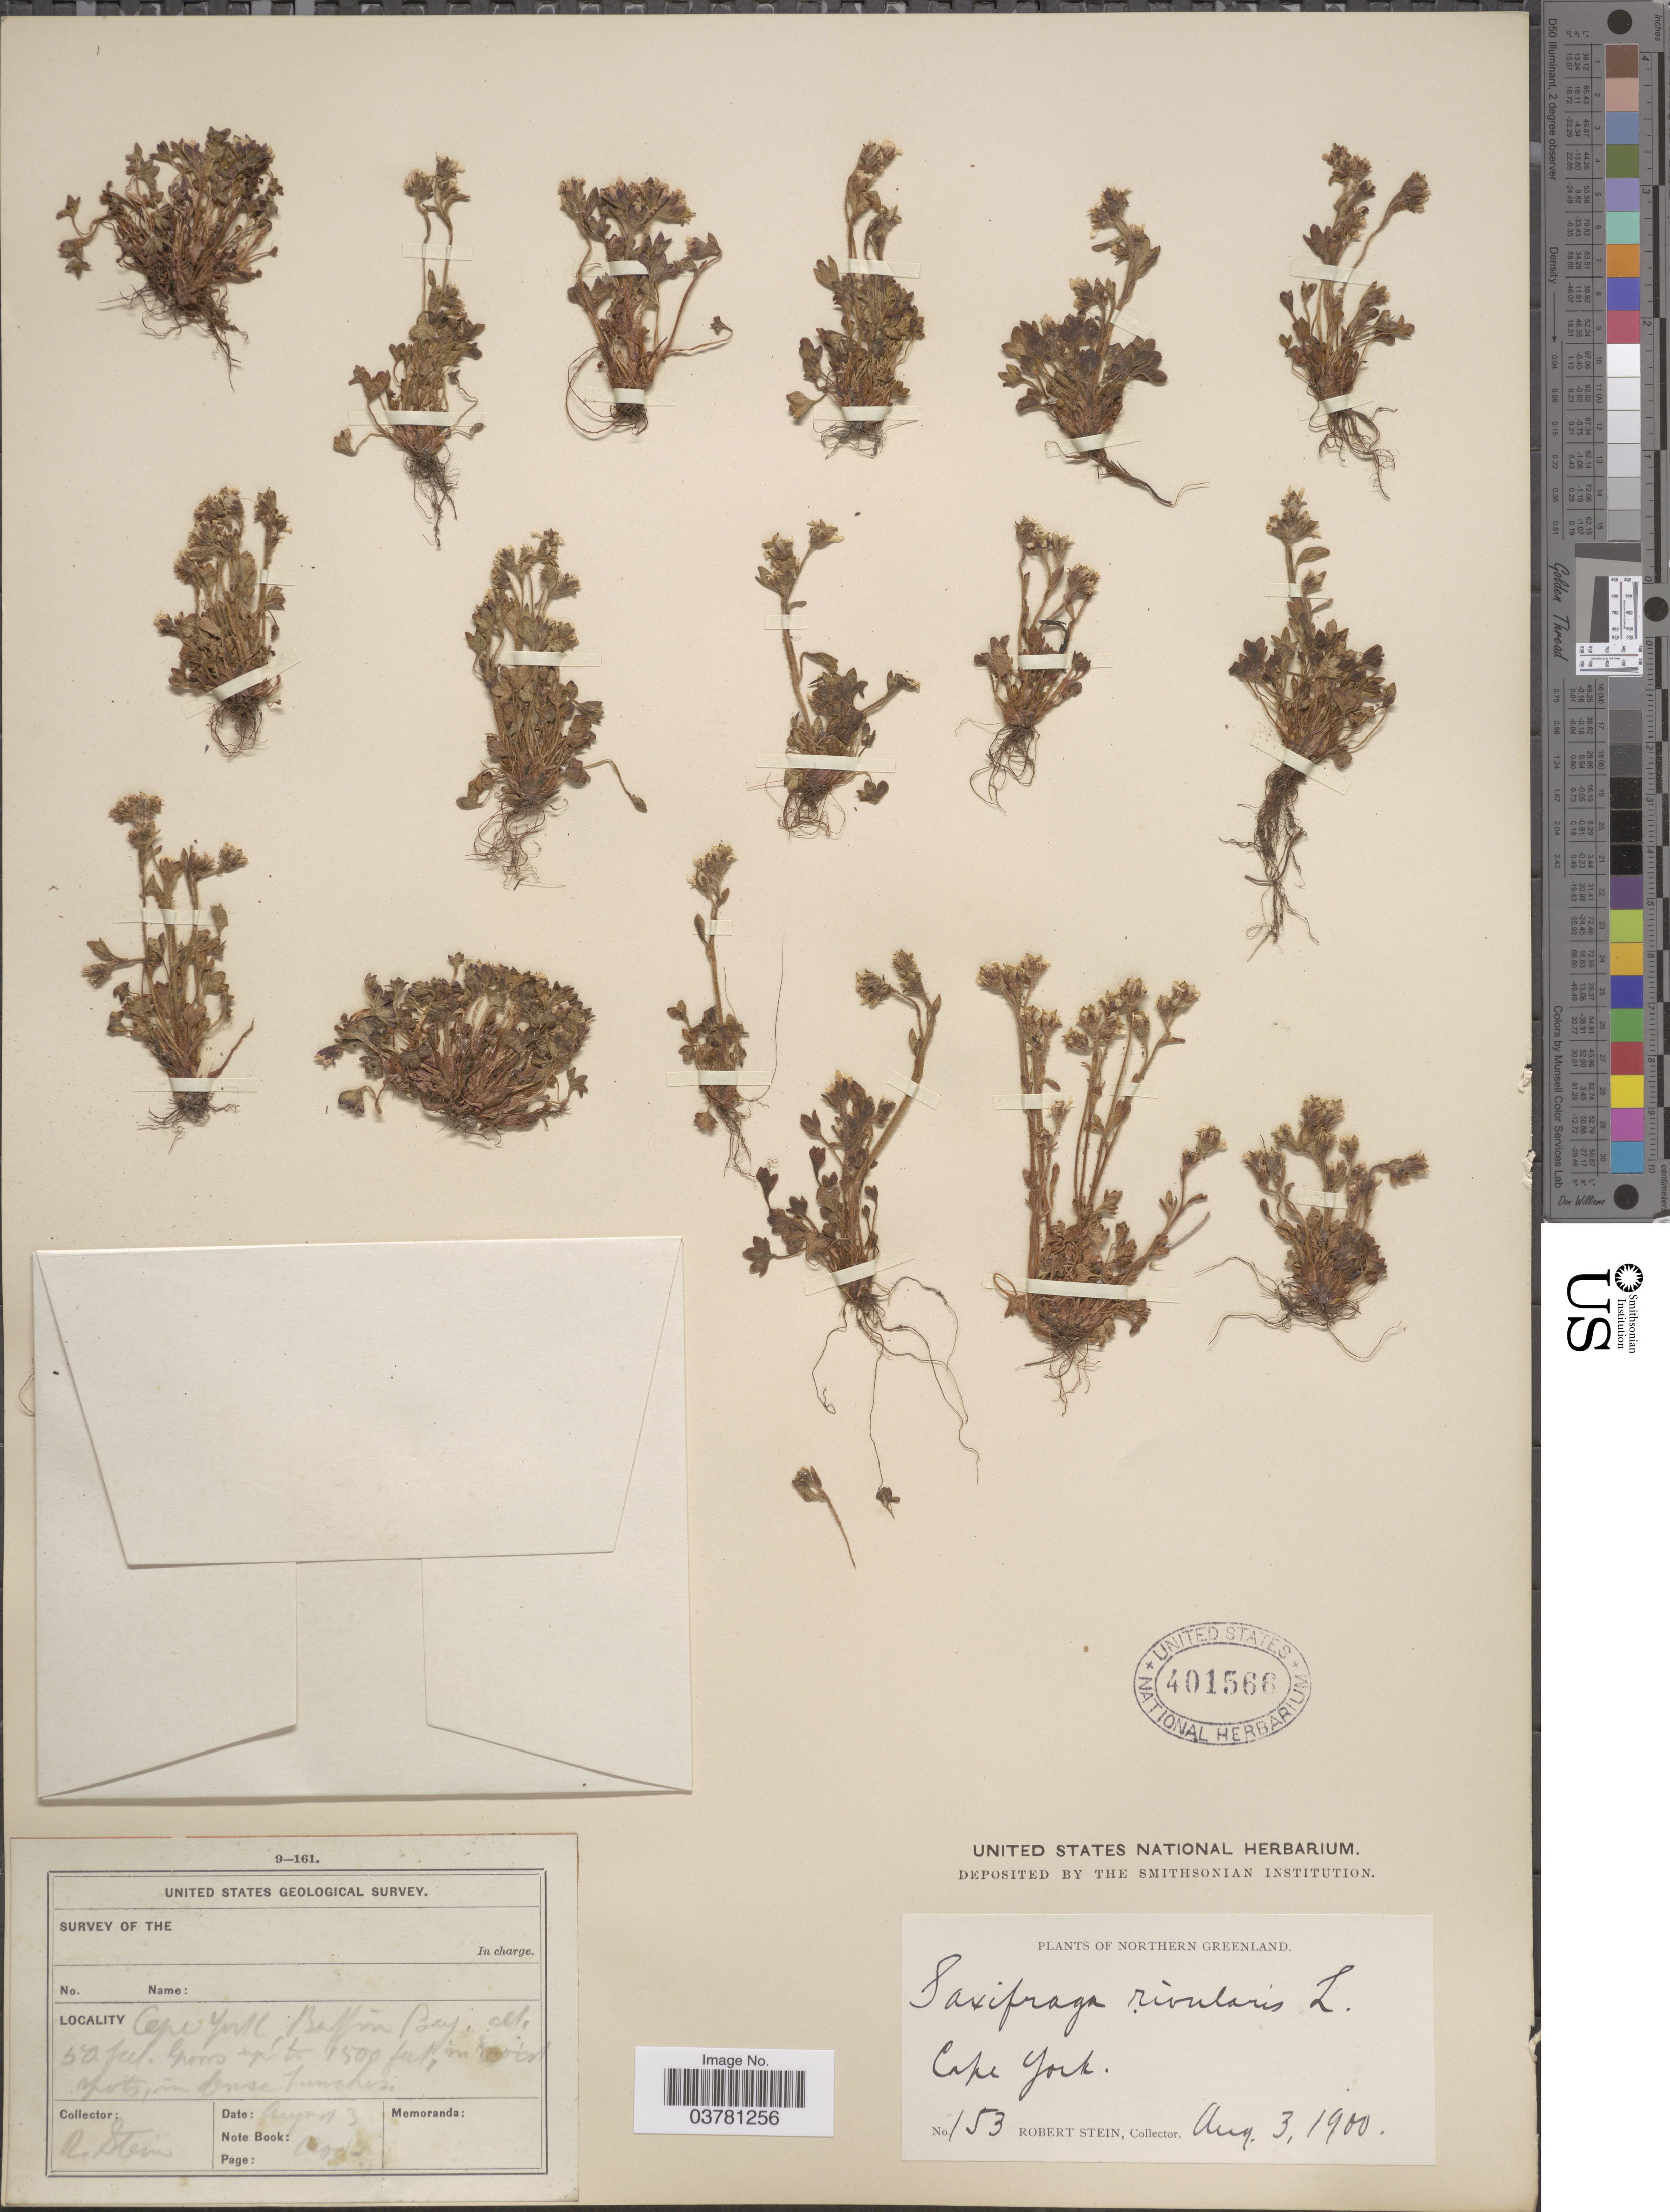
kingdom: Plantae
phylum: Tracheophyta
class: Magnoliopsida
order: Saxifragales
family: Saxifragaceae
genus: Saxifraga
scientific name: Saxifraga rivularis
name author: L.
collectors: R. Stein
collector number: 153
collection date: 1900-08-03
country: Greenland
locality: Northern Greenland. Cape York.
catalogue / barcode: US 401566